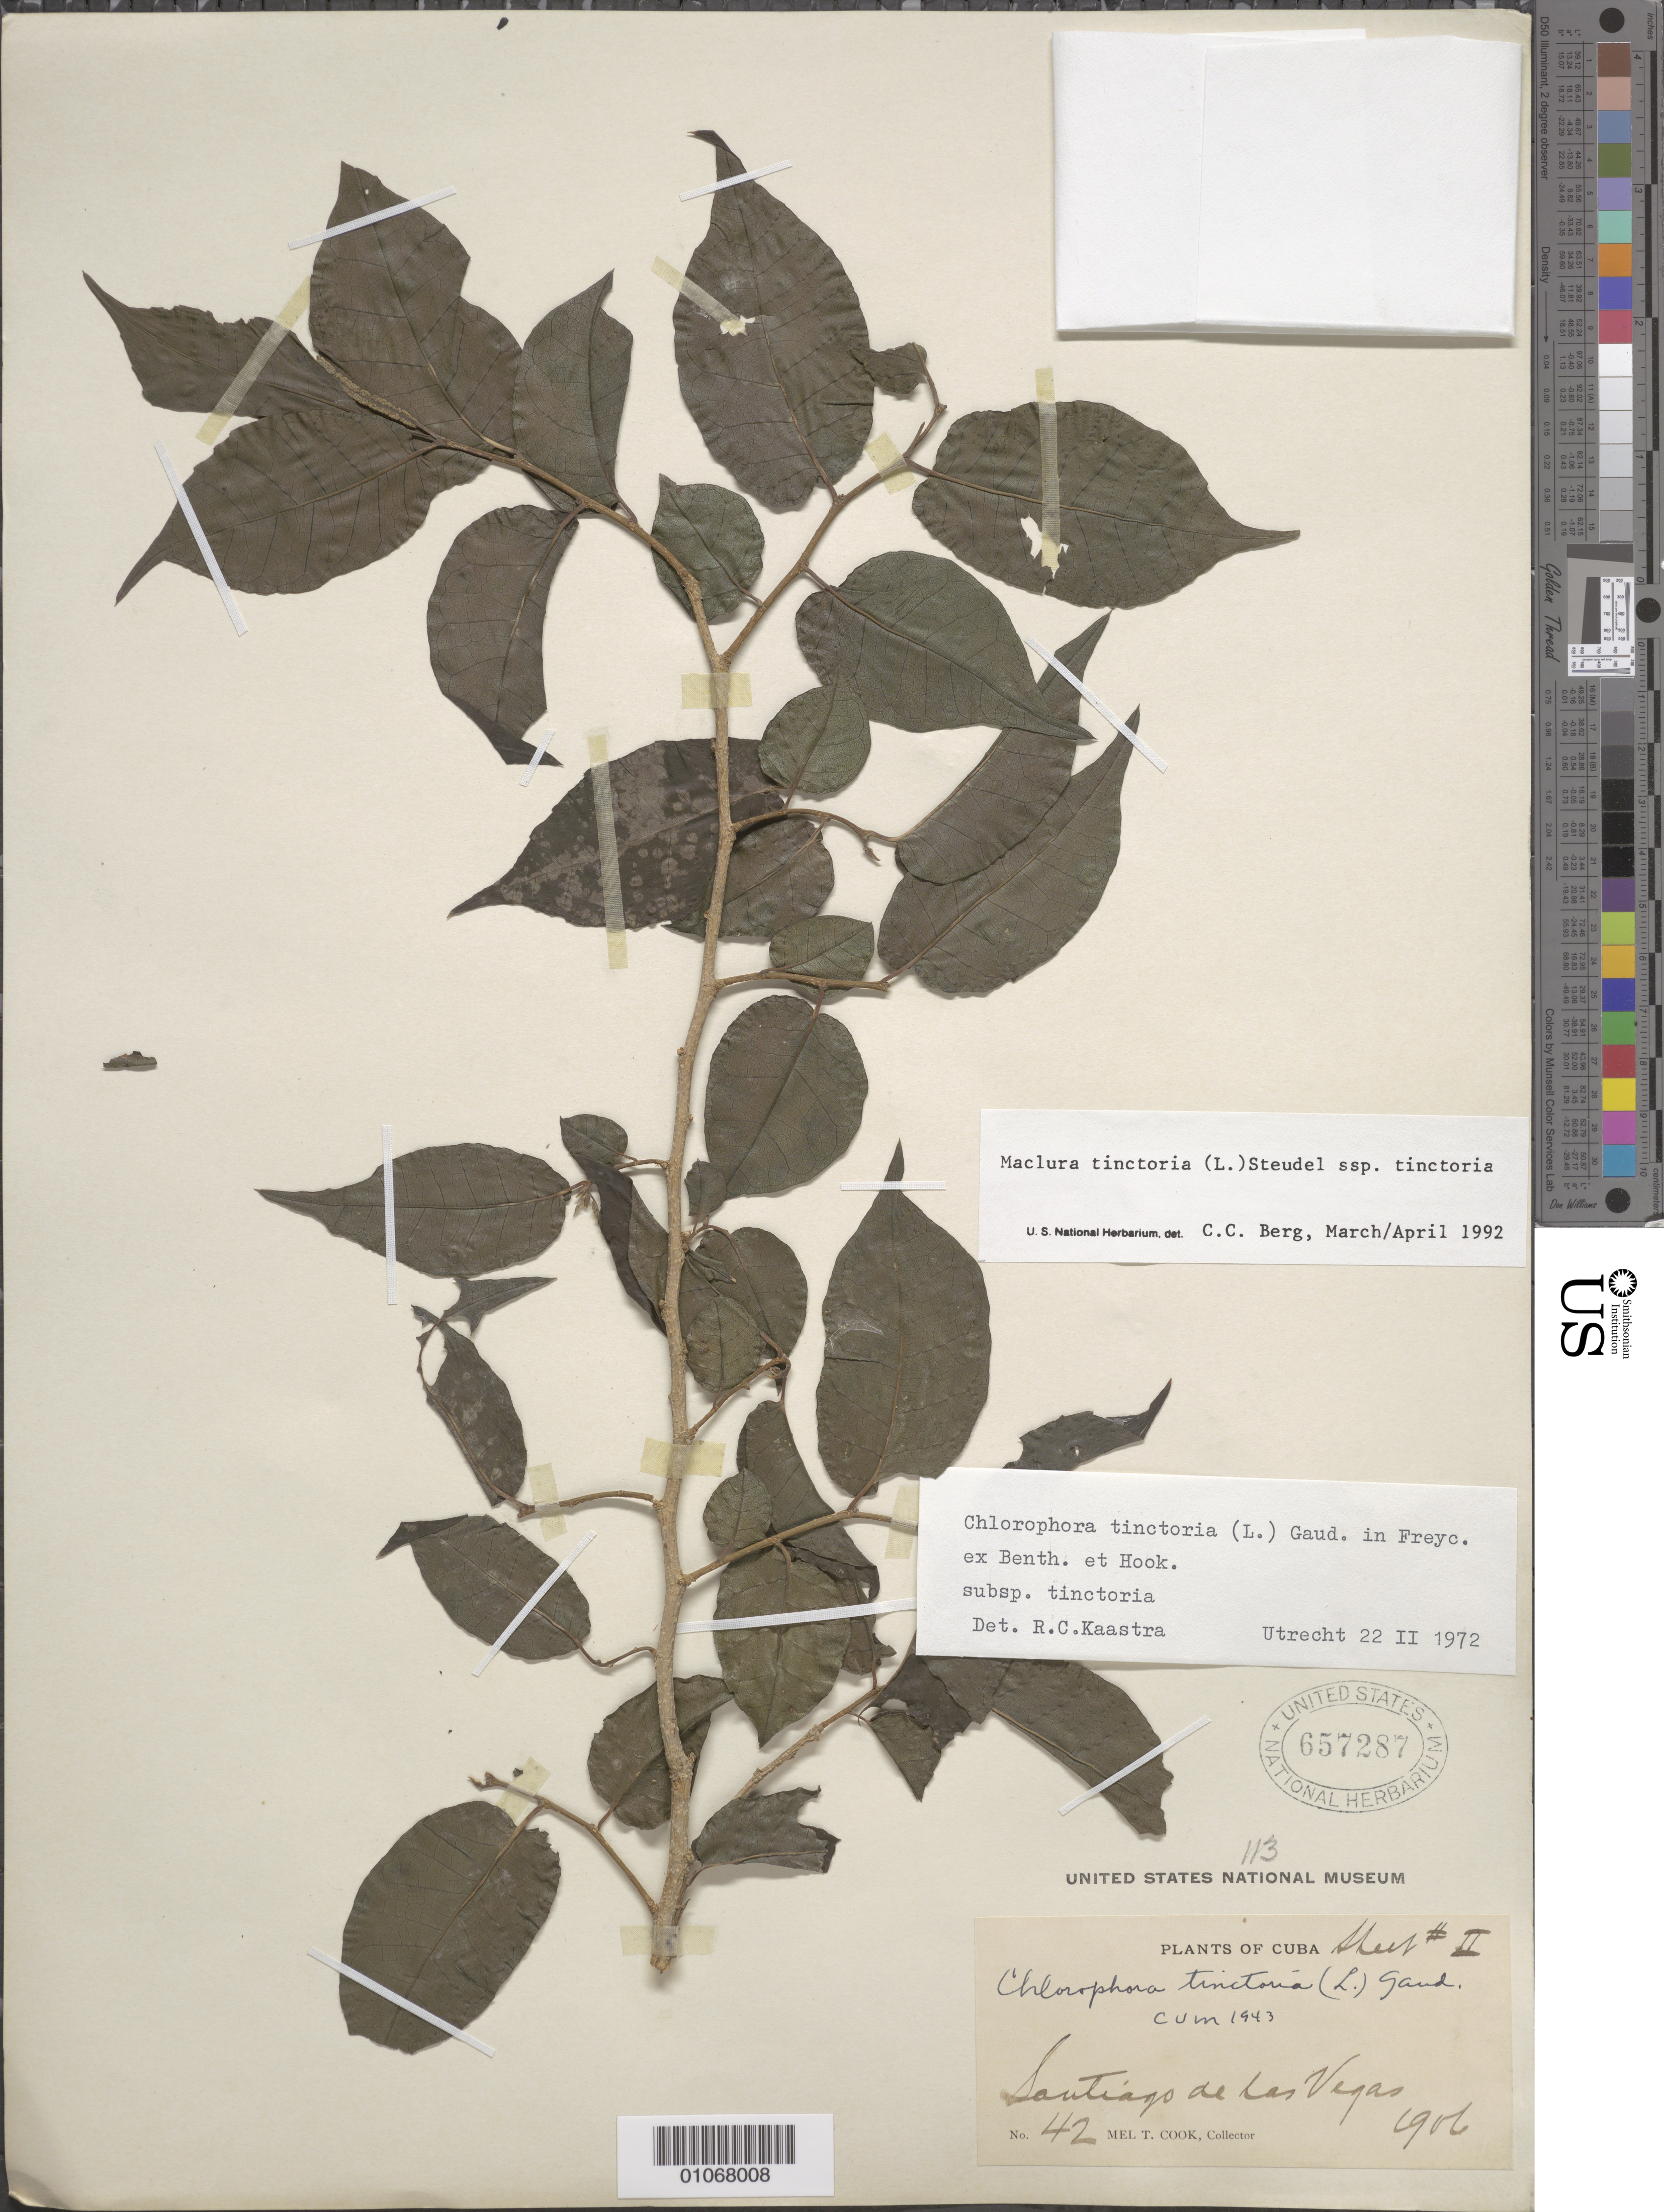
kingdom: Plantae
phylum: Tracheophyta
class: Magnoliopsida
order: Rosales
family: Moraceae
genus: Maclura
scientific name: Maclura tinctoria subsp. tinctoria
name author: (L.) D. Don ex Steud.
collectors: M. T. Cook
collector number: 42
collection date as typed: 01 Jan 1906 to 31 Dec 1906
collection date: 1906-01-01/1906-12-31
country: Cuba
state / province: La Habana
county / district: Municipio Boyeros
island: Cuba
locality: Santiago de las Vegas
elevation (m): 97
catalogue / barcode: US 657287